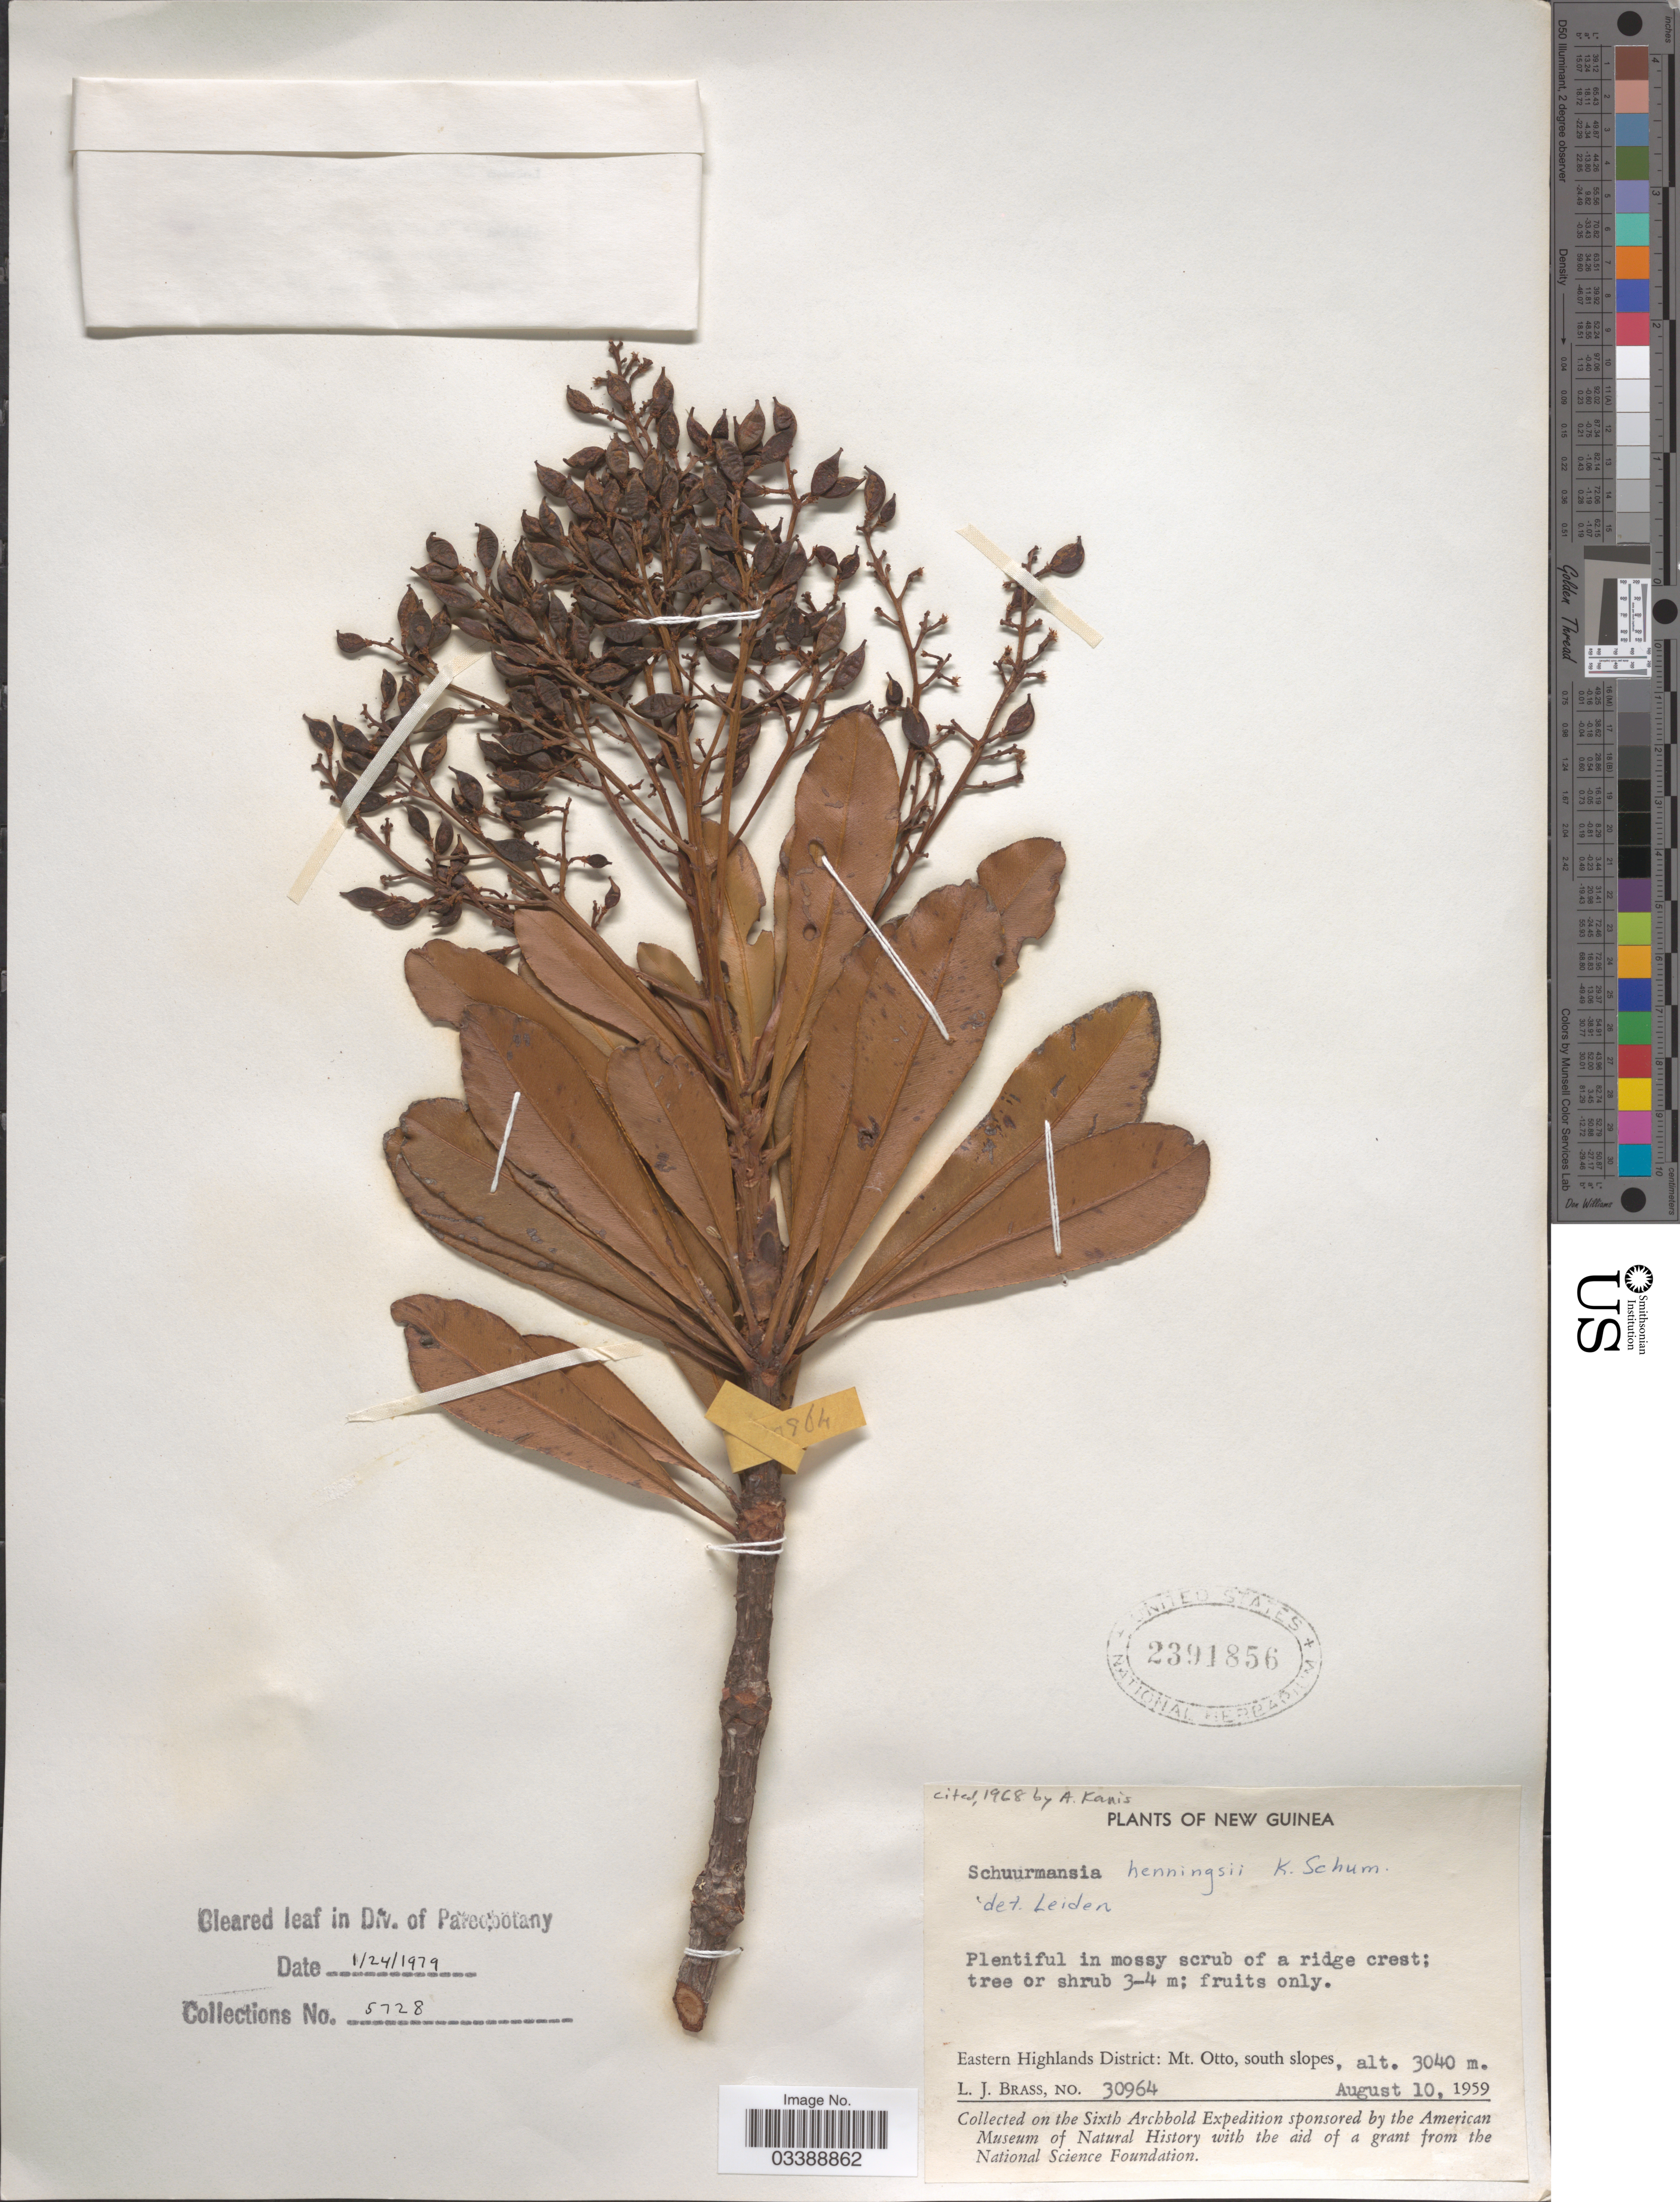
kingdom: Plantae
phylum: Tracheophyta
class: Magnoliopsida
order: Malpighiales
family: Ochnaceae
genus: Schuurmansia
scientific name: Schuurmansia henningsii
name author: K. Schum.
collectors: L. J. Brass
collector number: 30964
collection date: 1959-08-10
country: Papua New Guinea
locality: New Guinea. Eastern Highlands District: Mt. Otto, south slopes.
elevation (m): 3040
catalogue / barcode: US 2391856